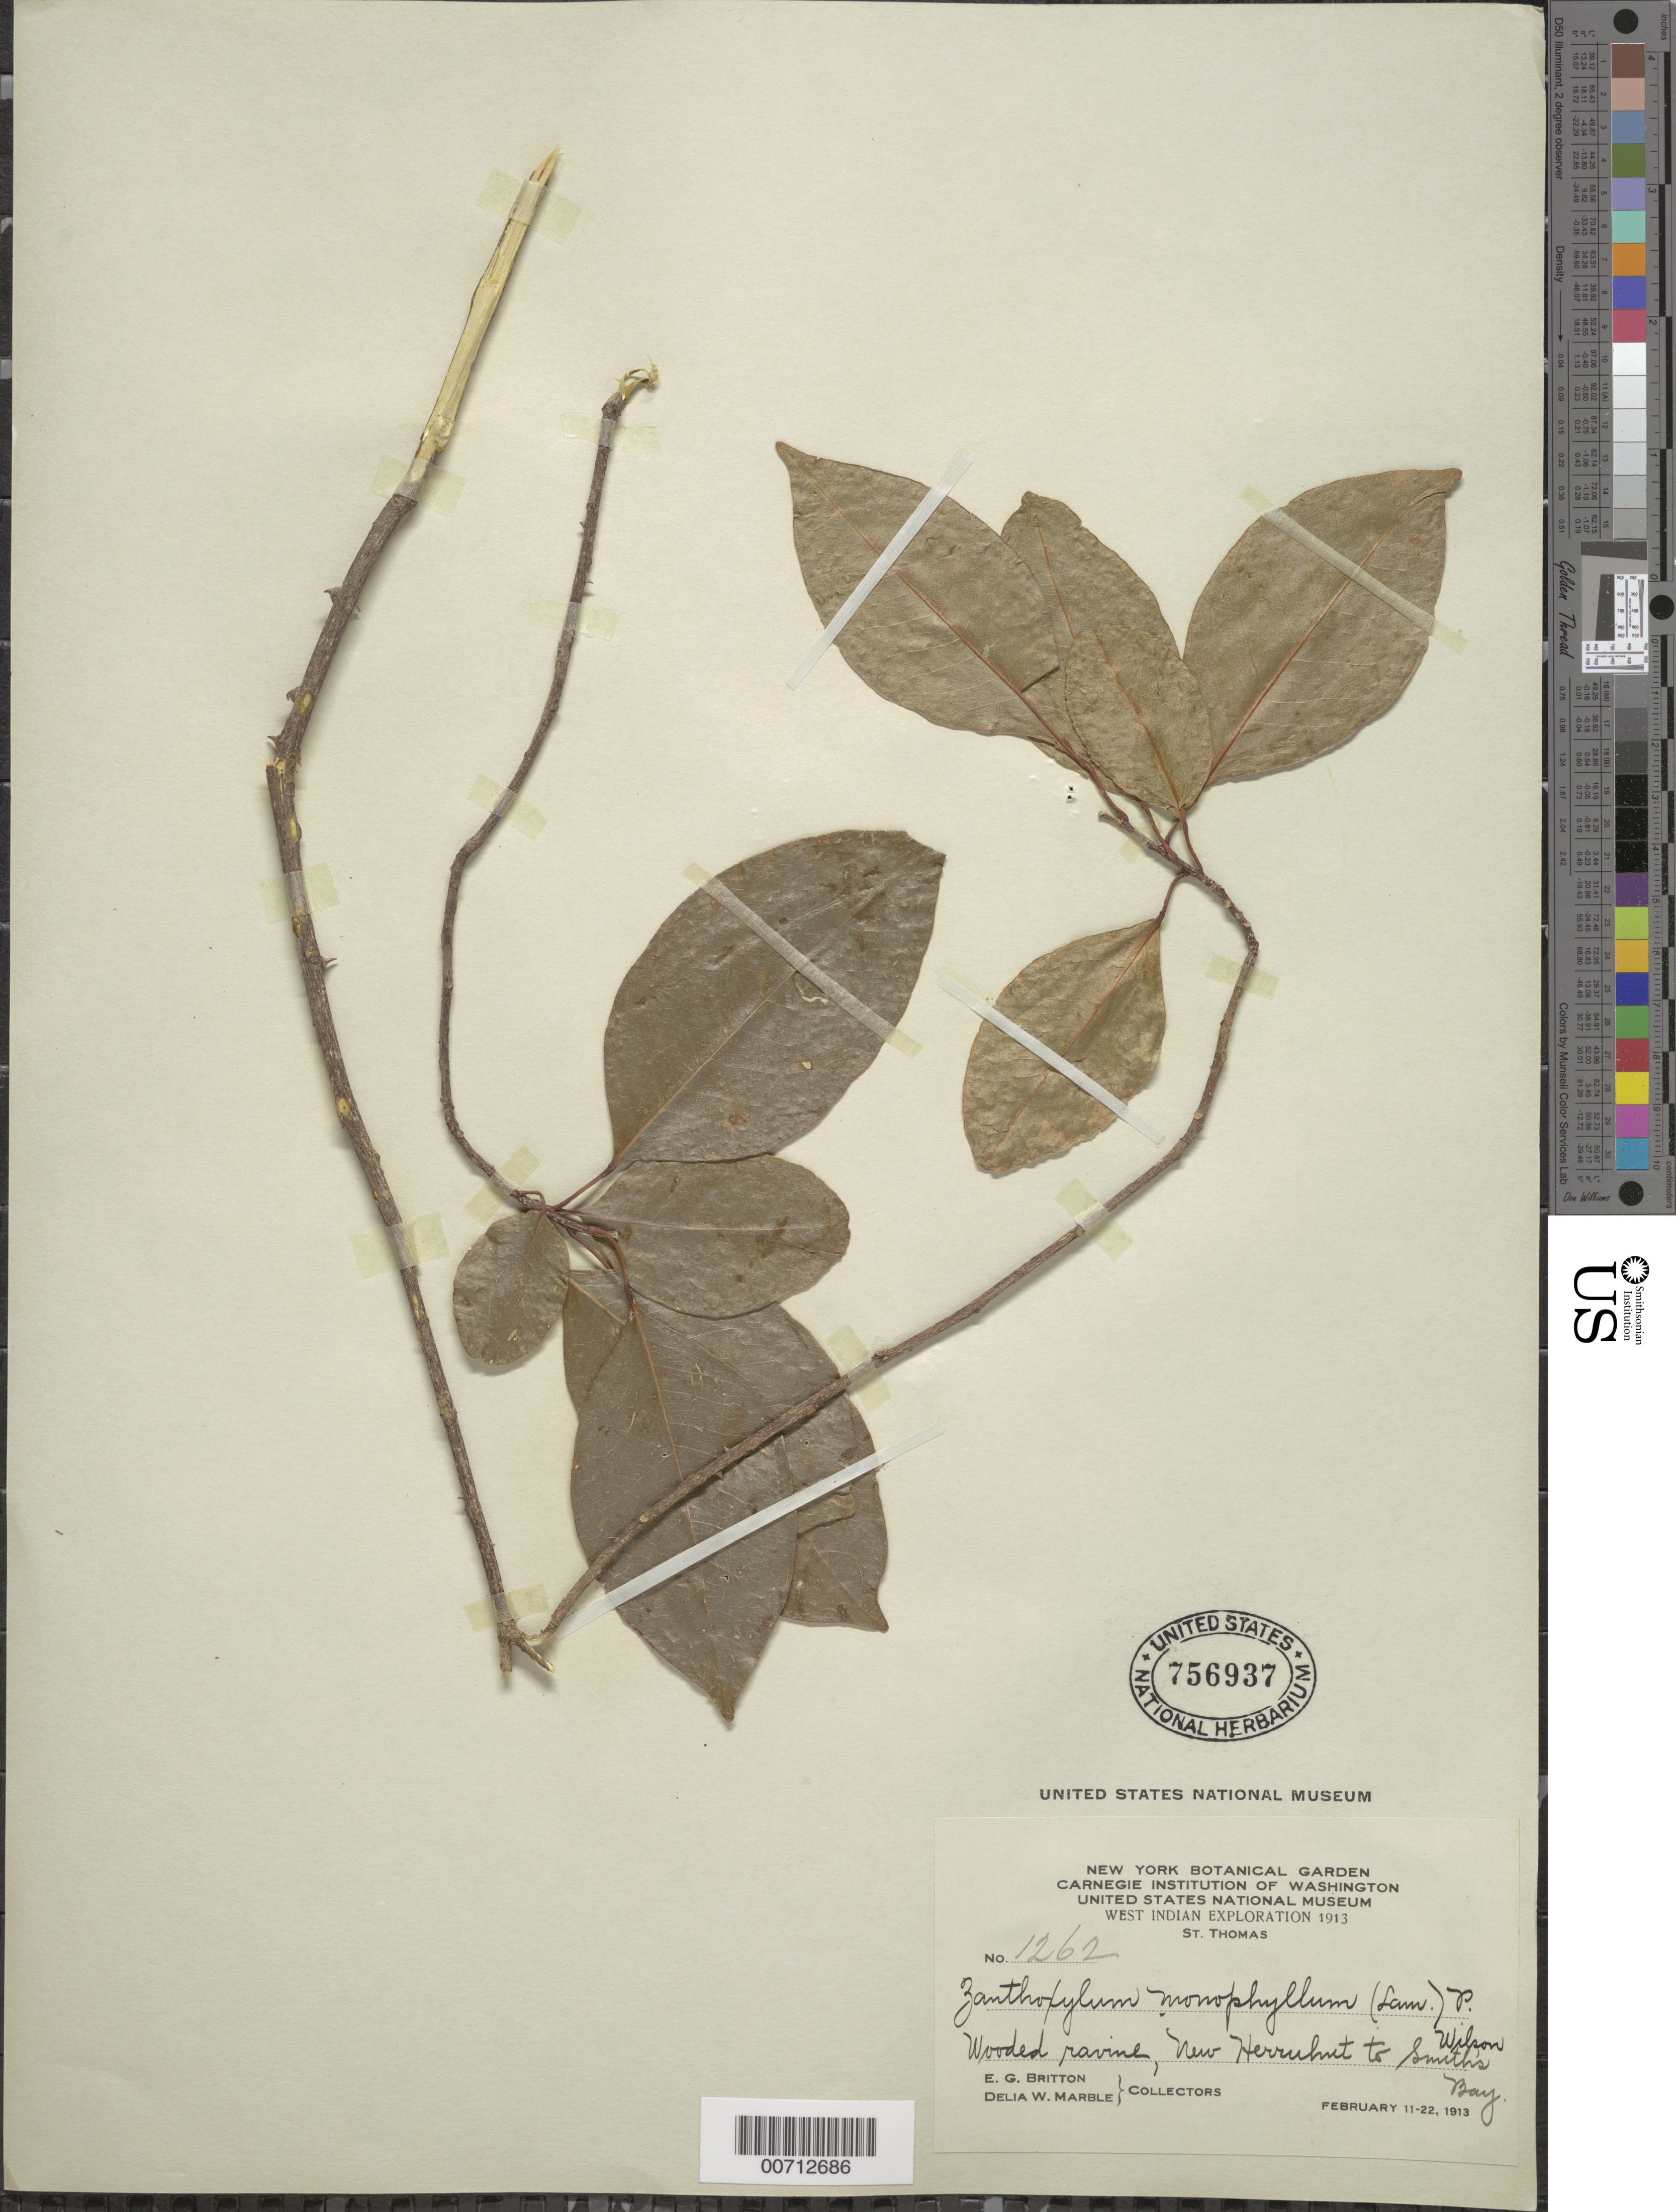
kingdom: Plantae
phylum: Tracheophyta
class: Magnoliopsida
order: Sapindales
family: Rutaceae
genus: Zanthoxylum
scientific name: Zanthoxylum monophyllum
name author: (Lam.) P. Wilson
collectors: E. G. Britton & D. W. Marble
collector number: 1262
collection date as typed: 11 Feb 1913 to 22 Feb 1913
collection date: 1913-02-11/1913-02-22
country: U.S. Virgin Islands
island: St. Thomas Island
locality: New Herruhut to Smith's Bay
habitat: Wooded ravine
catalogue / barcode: US 756937